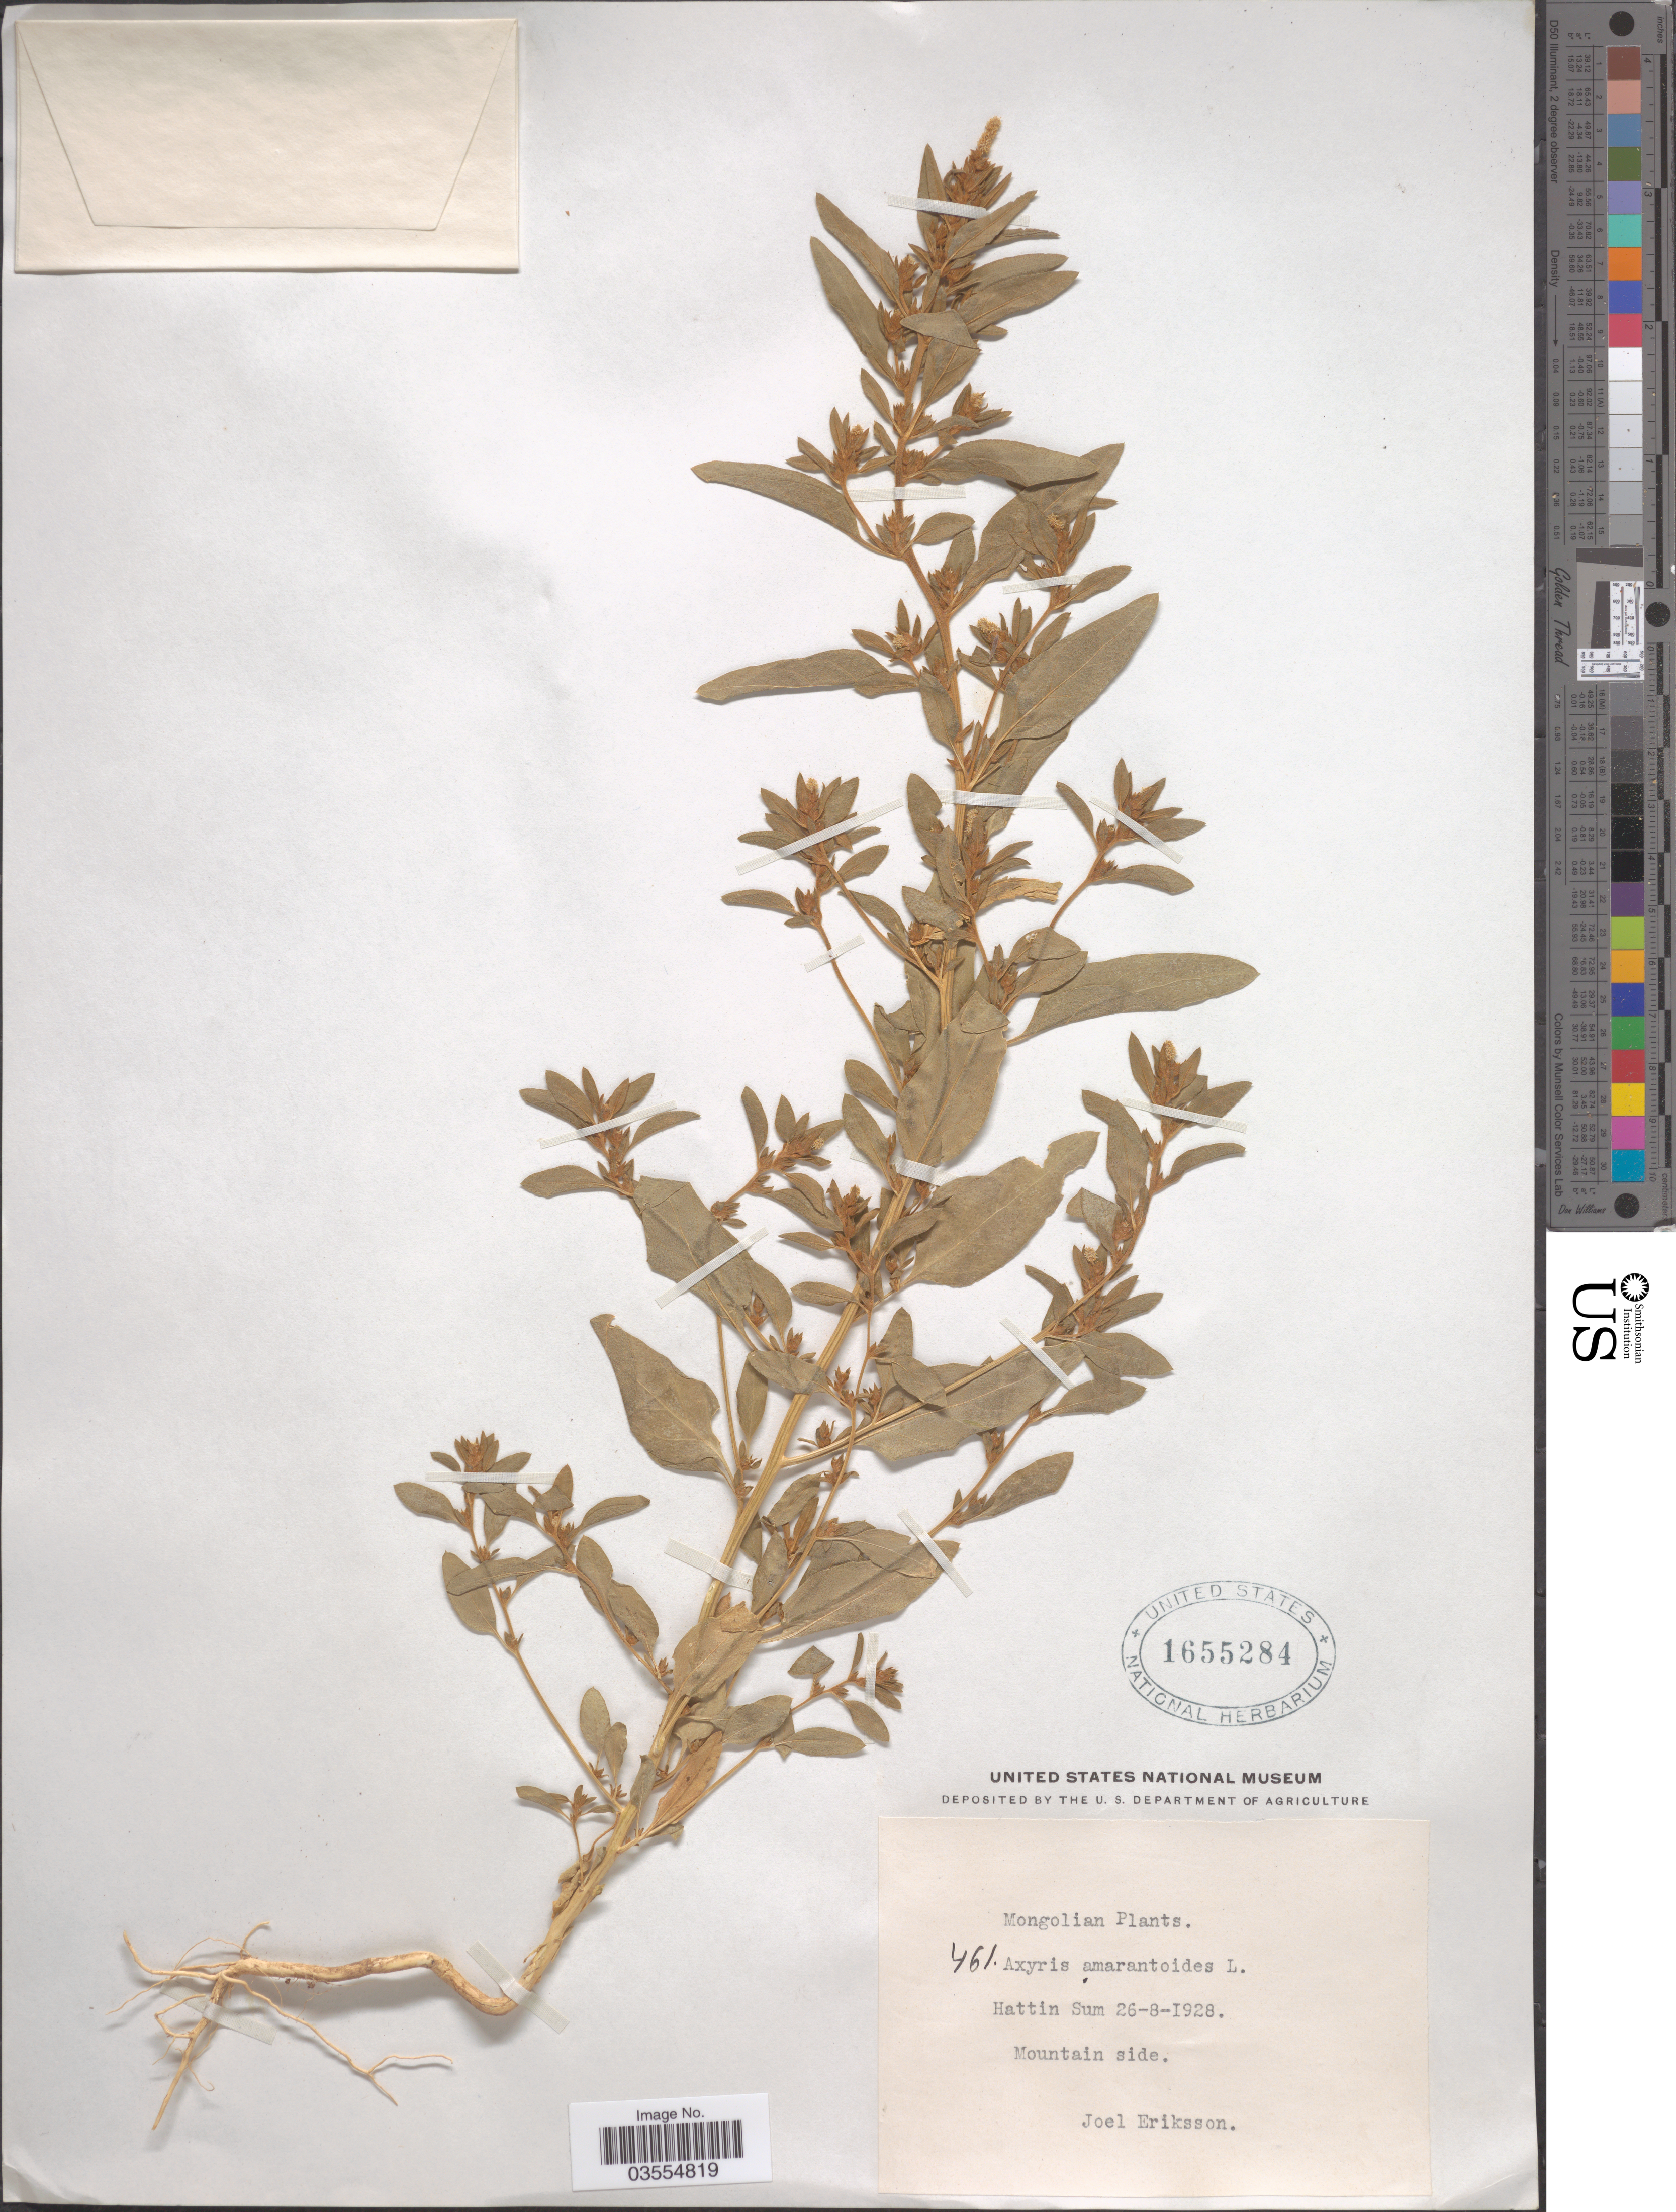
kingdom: Plantae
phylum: Tracheophyta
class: Magnoliopsida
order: Caryophyllales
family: Amaranthaceae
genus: Axyris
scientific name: Axyris amaranthoides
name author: L.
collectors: J. Eriksson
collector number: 461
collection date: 1928-08-26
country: Mongolia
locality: Mongolian, Hattin Sum, Mountain side.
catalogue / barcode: US 1655284